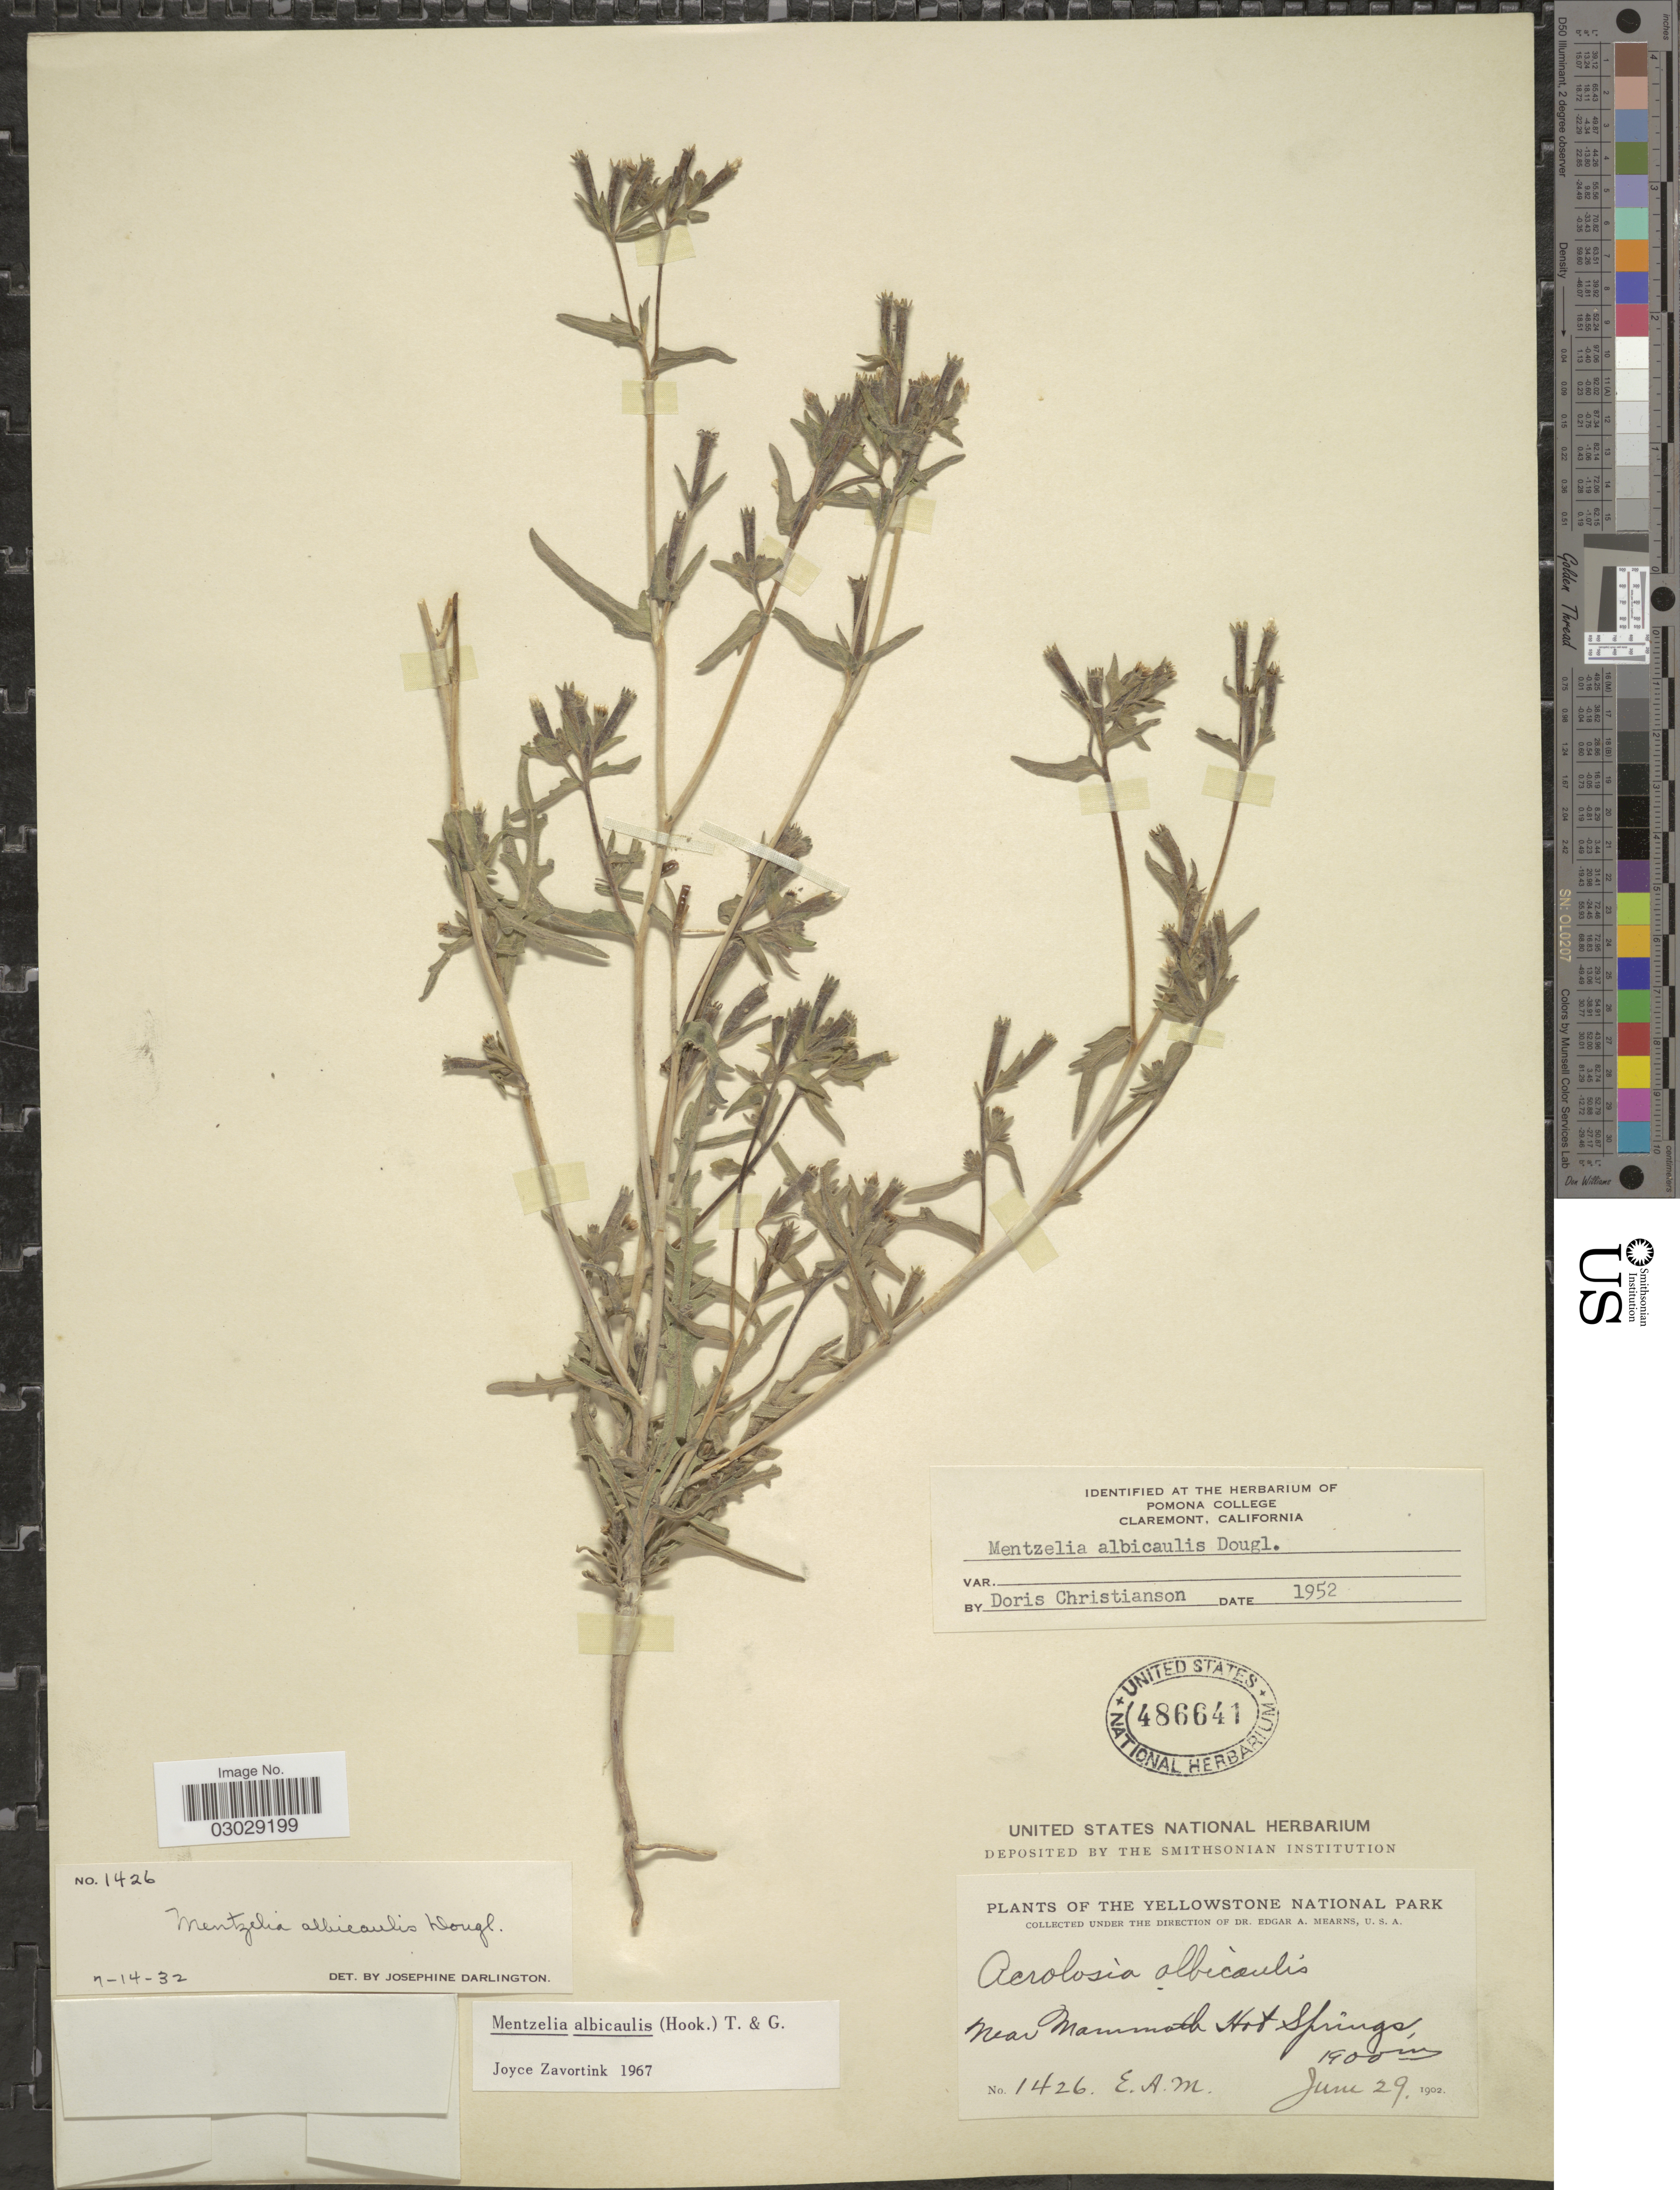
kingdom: Plantae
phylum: Tracheophyta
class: Magnoliopsida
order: Cornales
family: Loasaceae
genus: Mentzelia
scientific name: Mentzelia albicaulis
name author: (Douglas ex Hook.) Douglas ex Torr. & A. Gray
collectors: E. A. Mearns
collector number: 1426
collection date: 1902-06-29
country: United States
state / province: Wyoming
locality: The Yellowstone National Park. Near Mammoth Hot Springs.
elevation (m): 1900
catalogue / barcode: US 486641